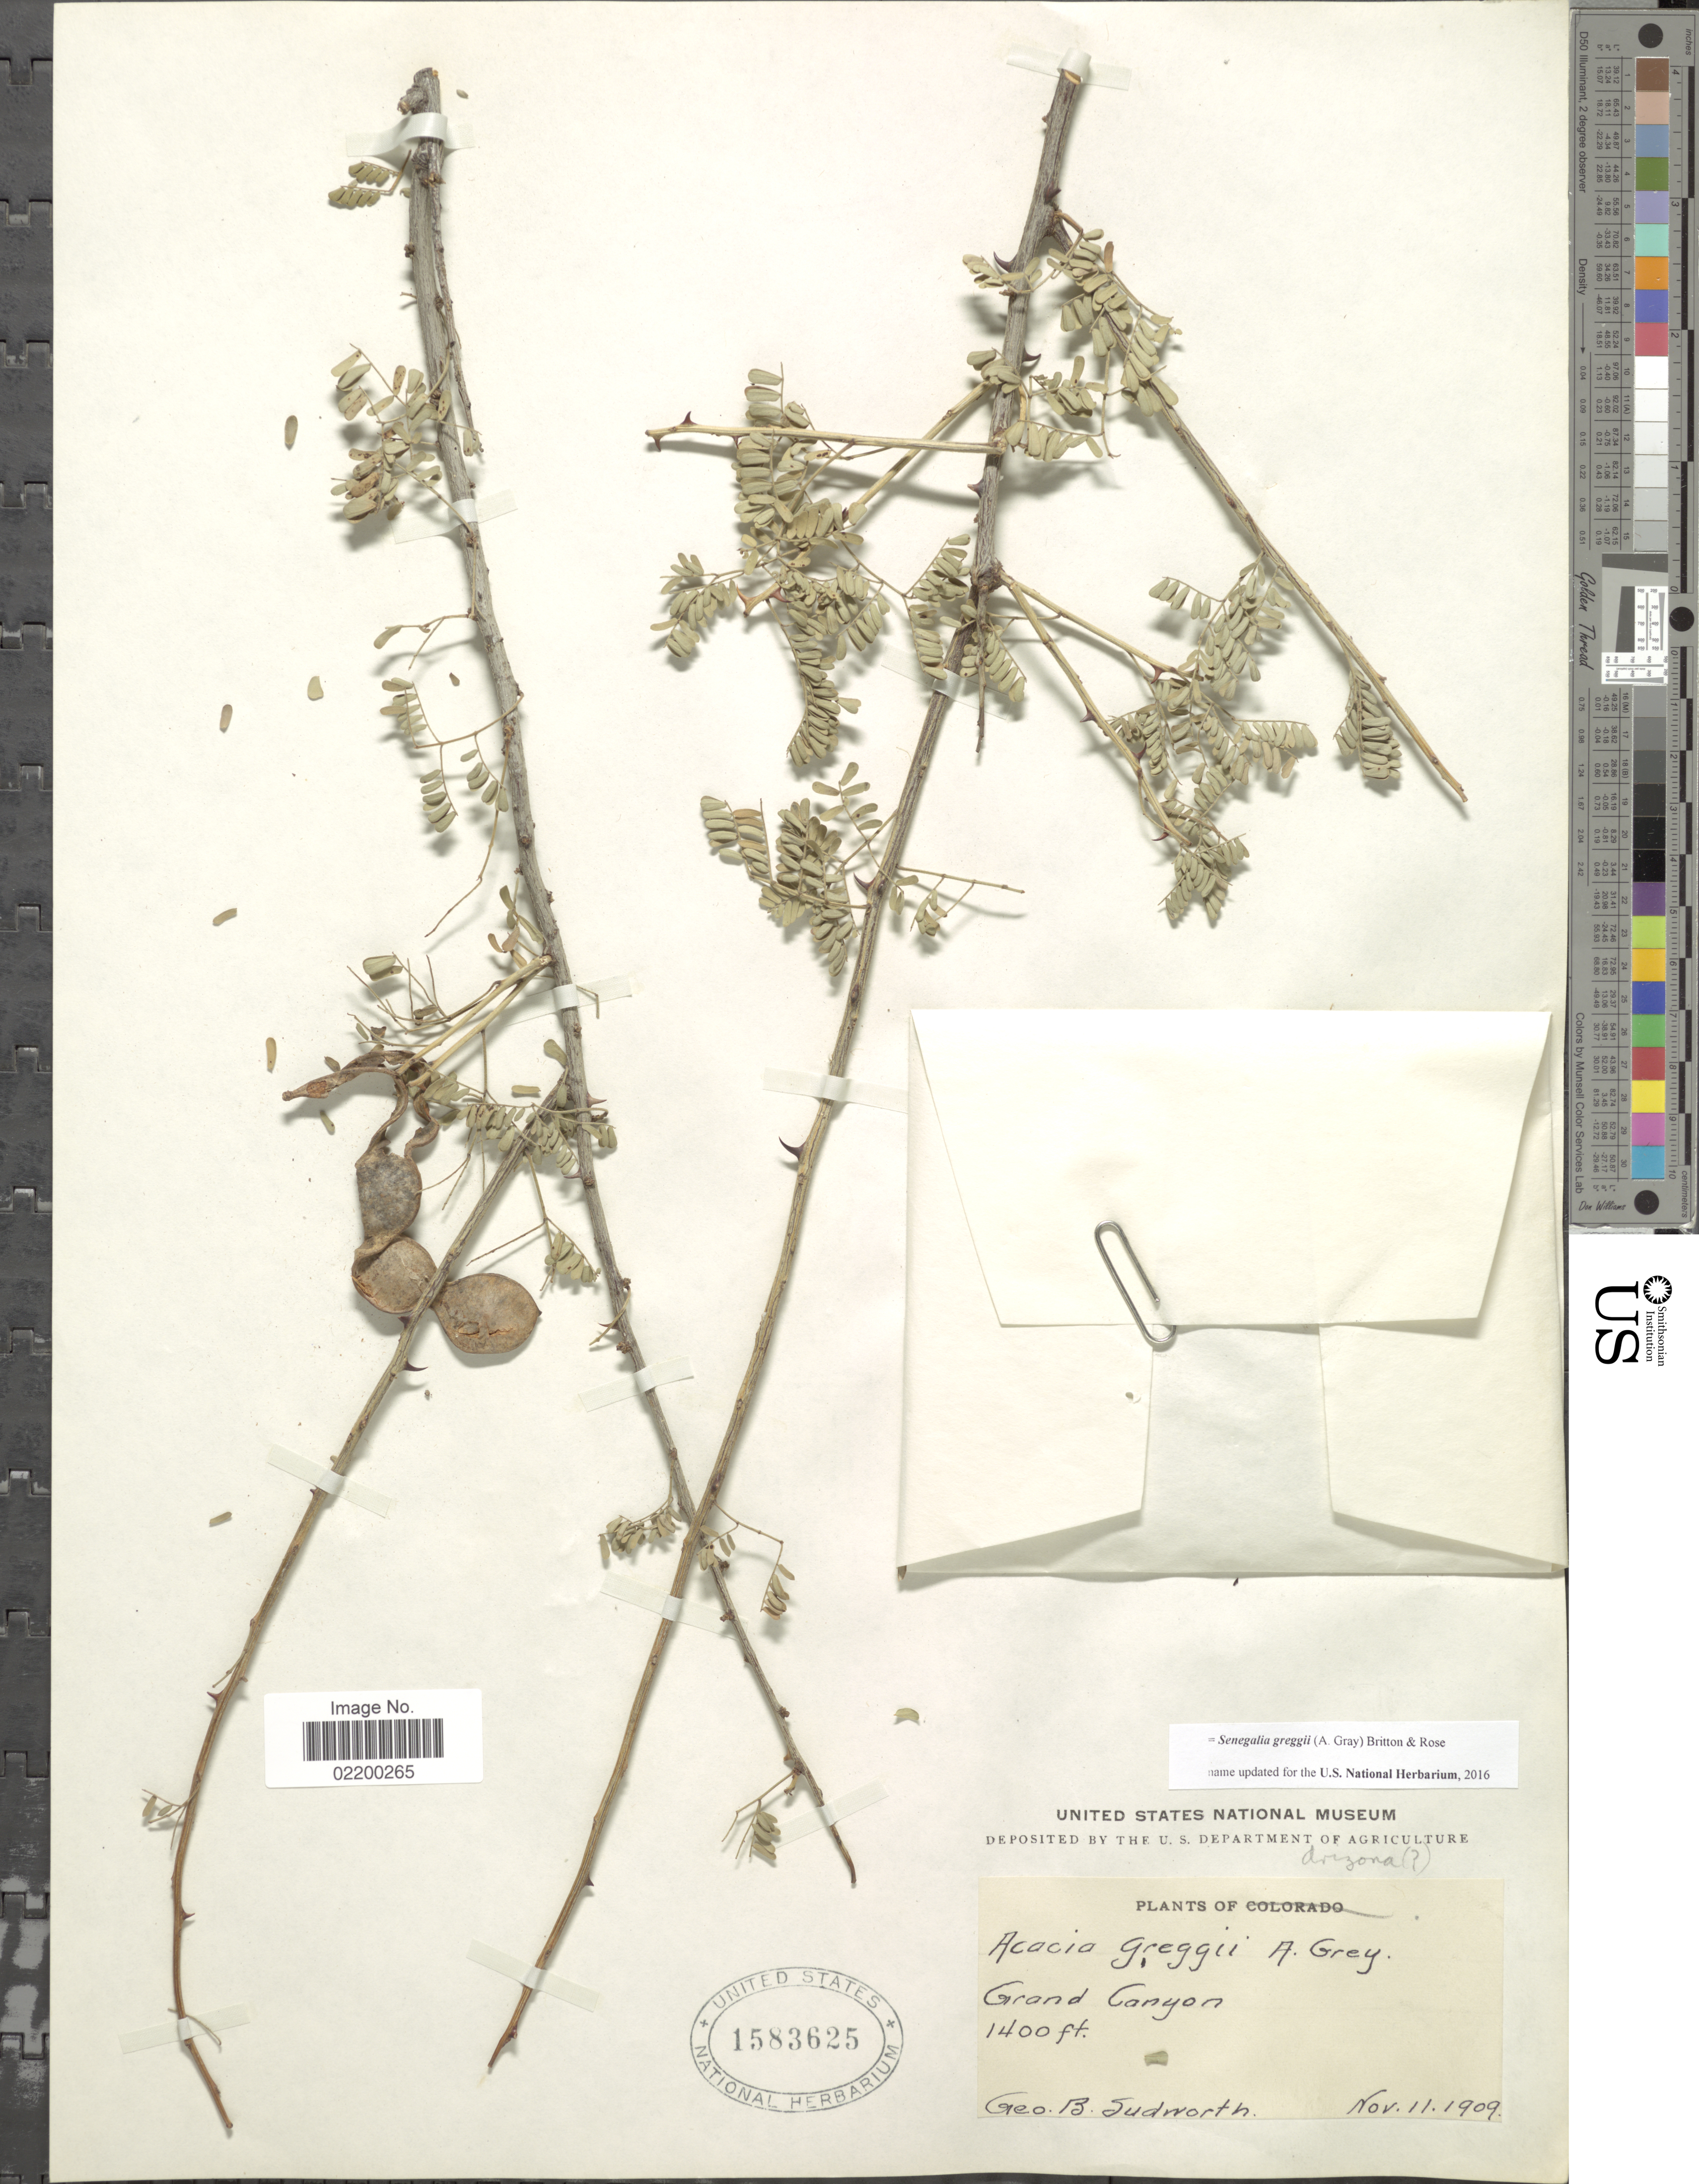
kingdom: Plantae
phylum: Tracheophyta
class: Magnoliopsida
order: Fabales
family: Fabaceae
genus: Senegalia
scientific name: Senegalia greggii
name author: (A. Gray) Britton & Rose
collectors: G. B. Sudworth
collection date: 1909-11-11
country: United States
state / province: Arizona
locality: Grand Canyon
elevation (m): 427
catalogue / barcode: US 1583625